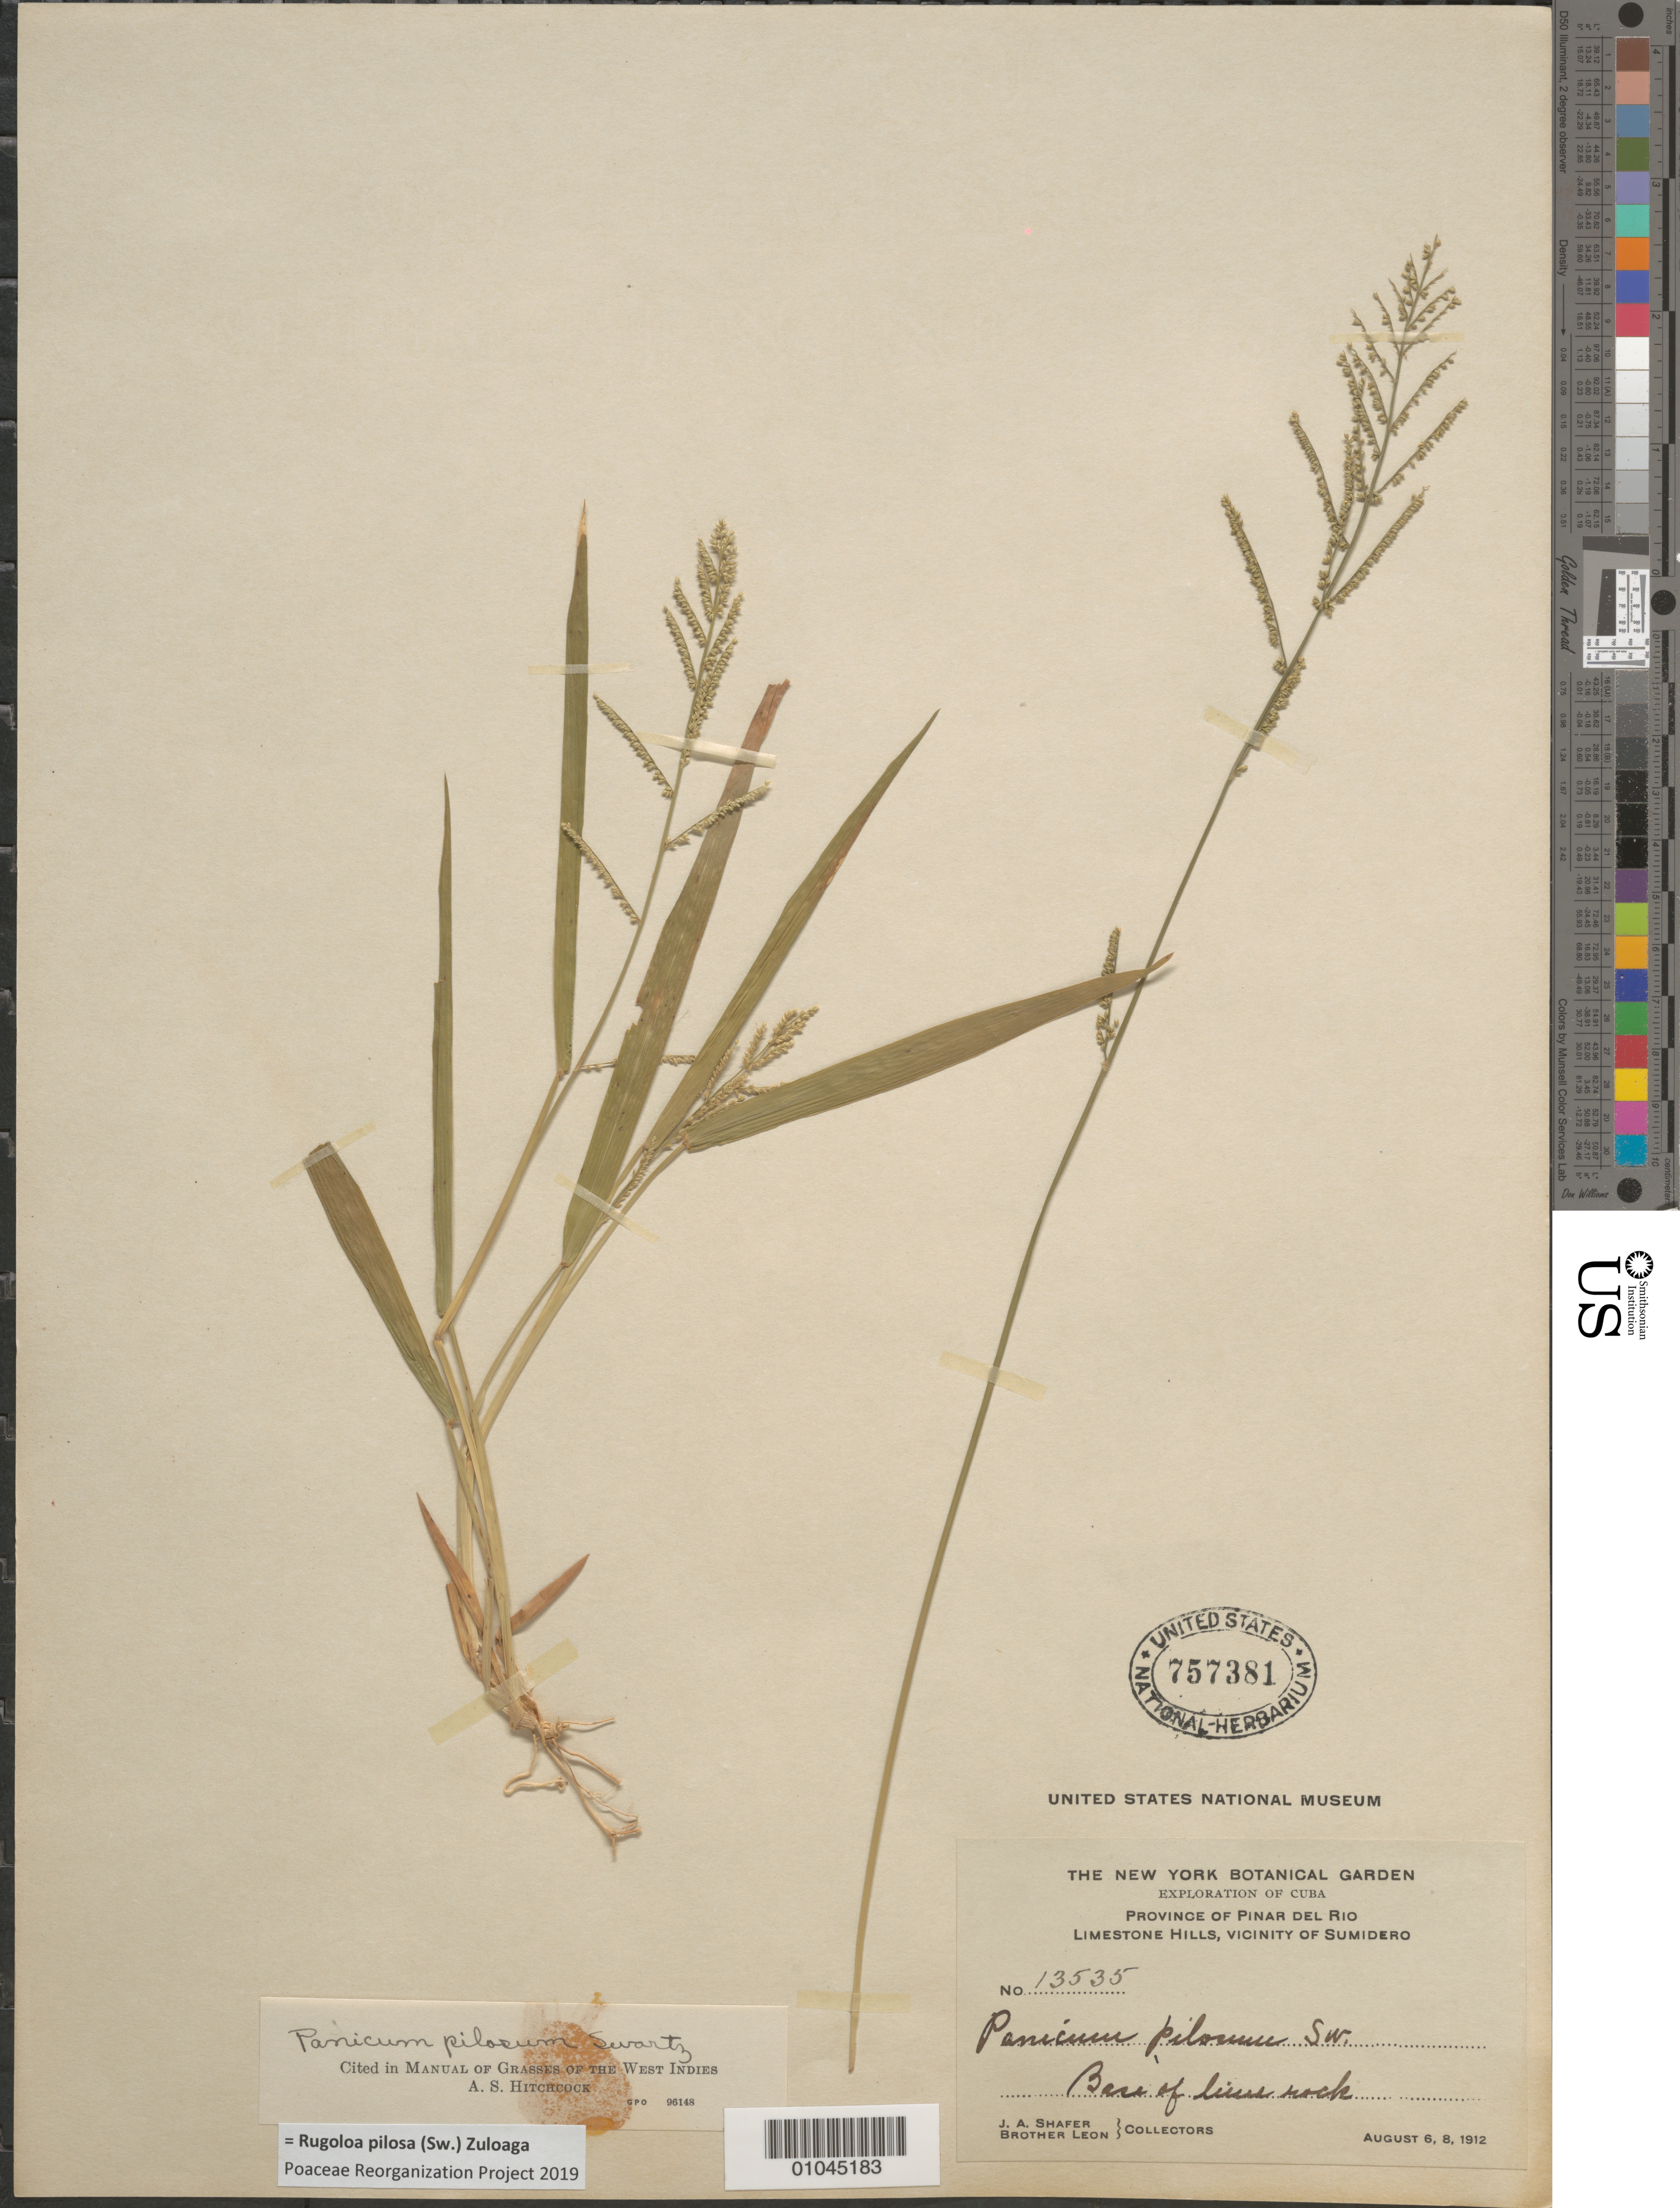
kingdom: Plantae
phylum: Tracheophyta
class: Liliopsida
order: Poales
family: Poaceae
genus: Panicum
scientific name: Panicum pilosum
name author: Sw.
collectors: J. A. Shafer & Bro. León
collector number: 13535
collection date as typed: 06 Aug 1912 and 08 Aug 1912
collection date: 1912-08-06,1912-08-08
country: Cuba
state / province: Pinar del Rio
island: Cuba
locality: Vicinity of Sumidero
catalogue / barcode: US 757381